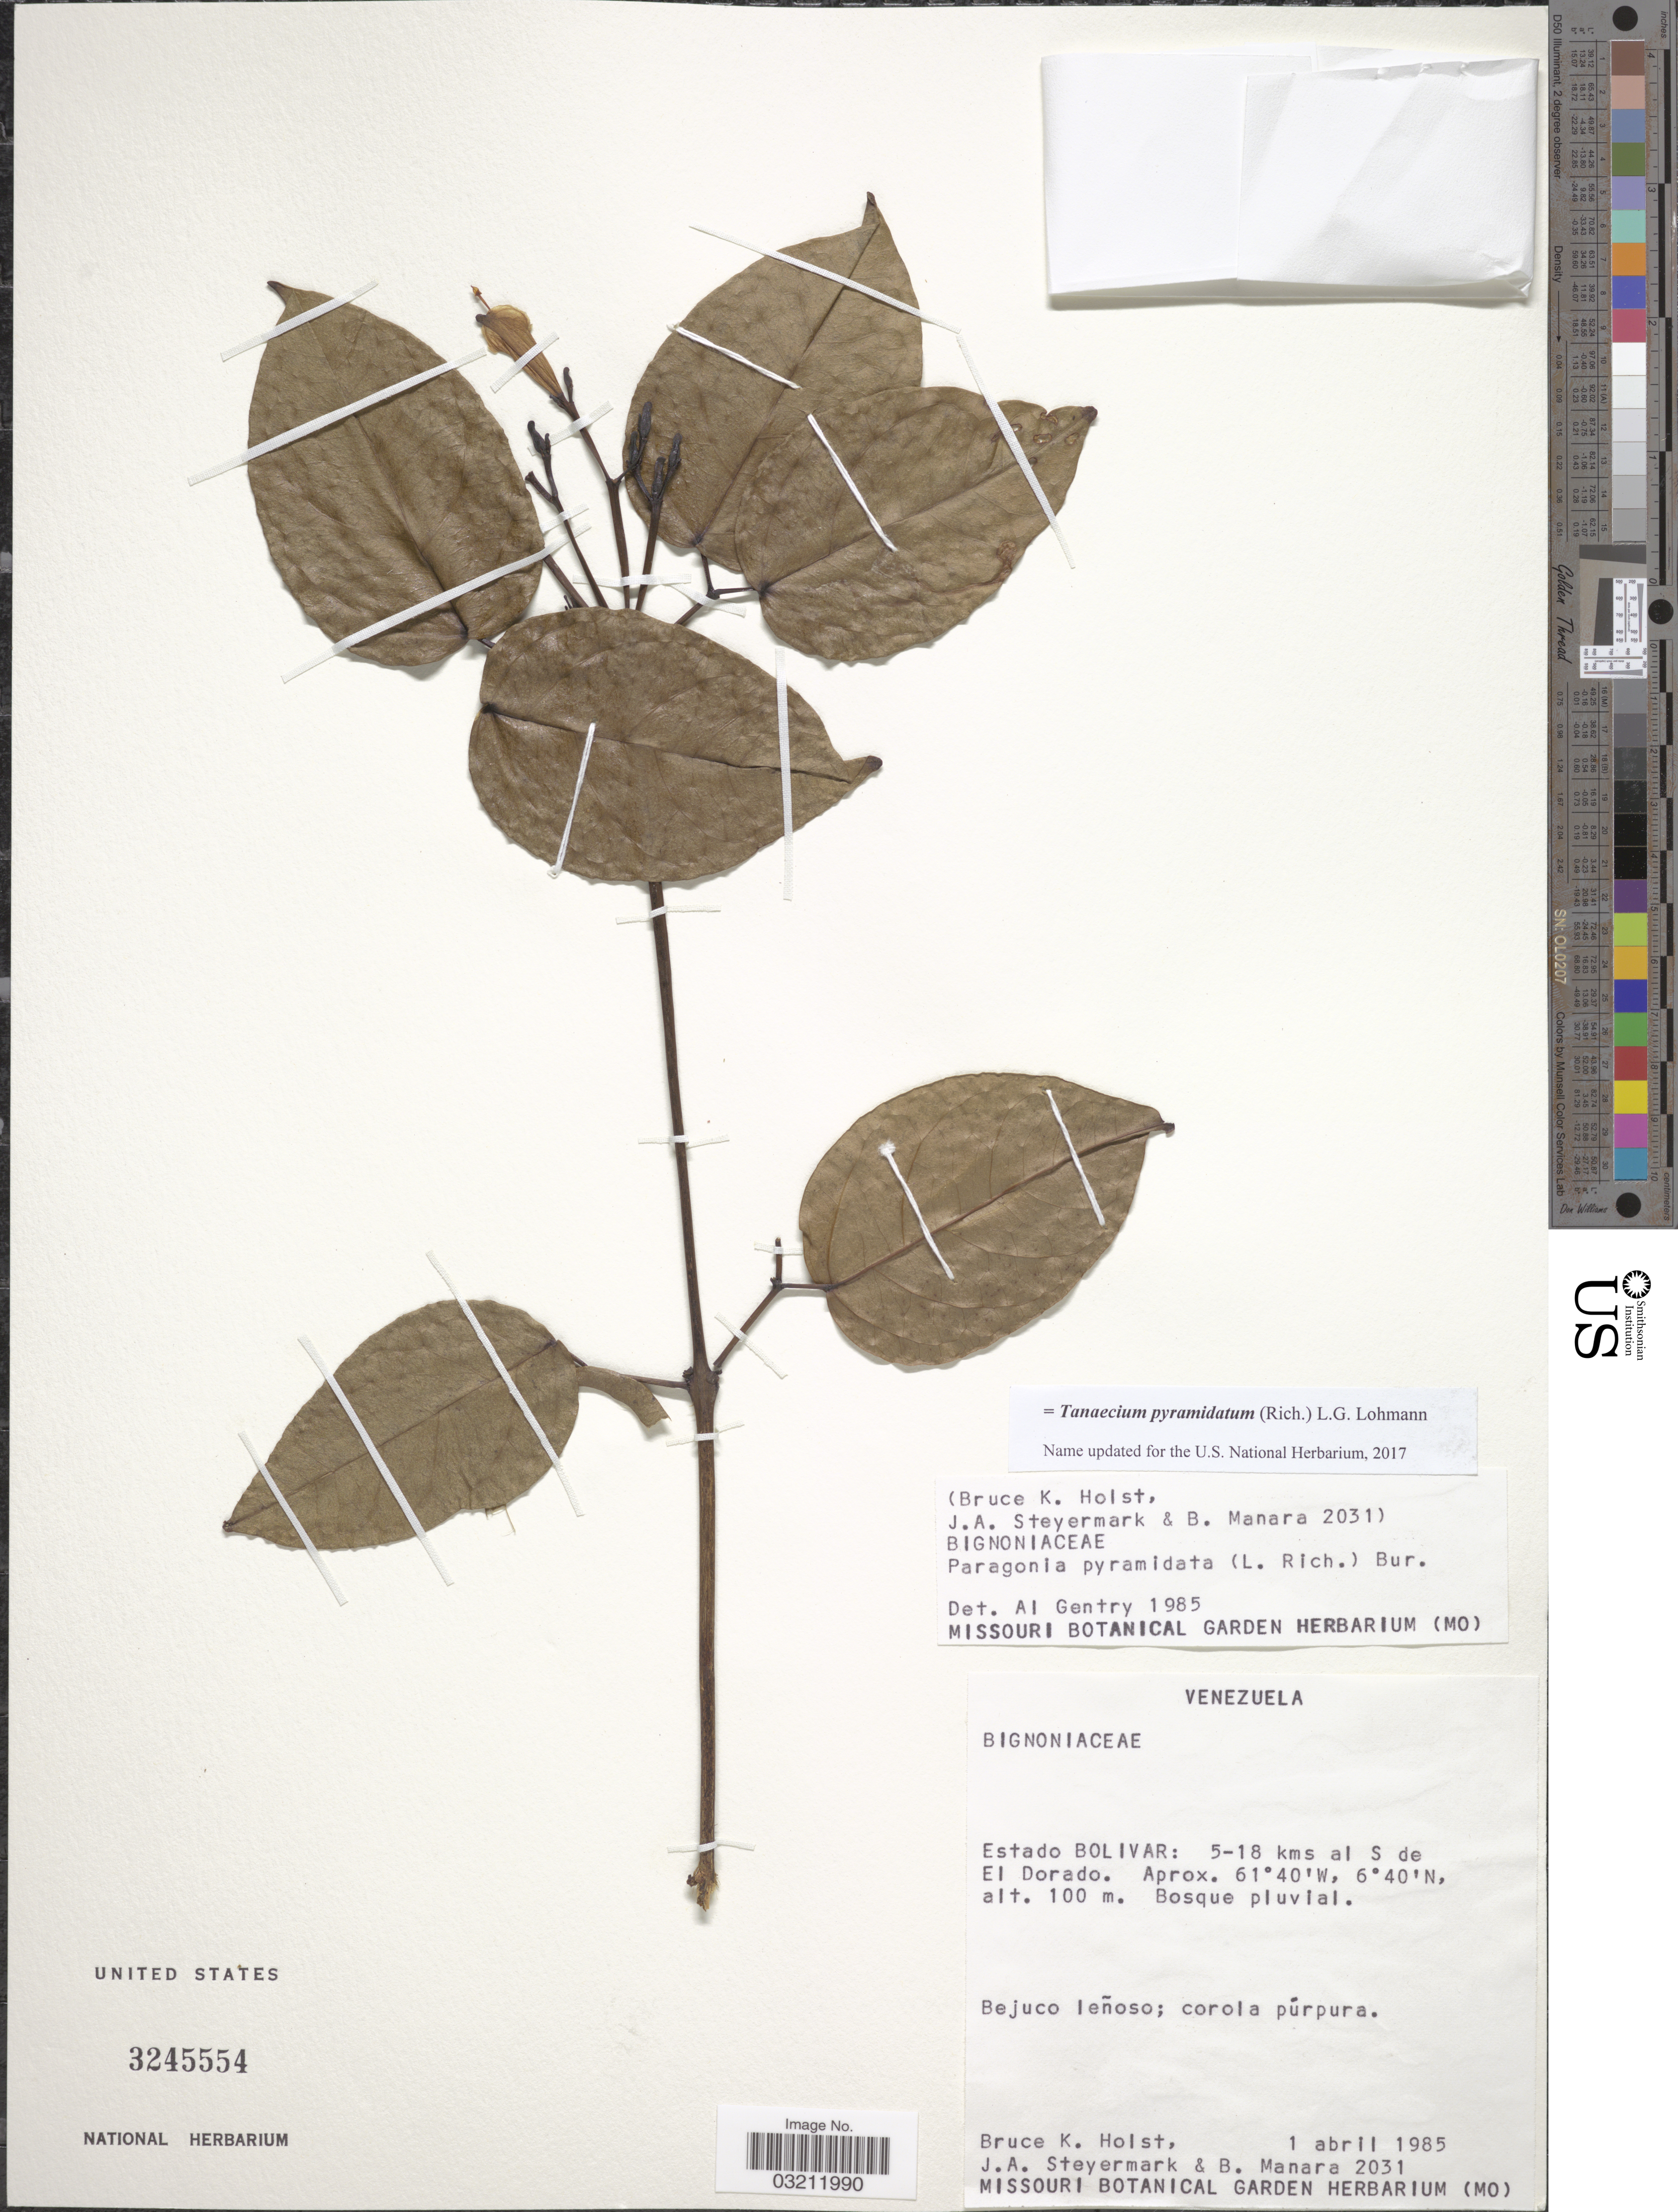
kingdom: Plantae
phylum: Tracheophyta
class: Magnoliopsida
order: Lamiales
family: Bignoniaceae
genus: Tanaecium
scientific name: Tanaecium pyramidatum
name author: (Rich.) L.G. Lohmann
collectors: B. Holst, J. Steyermark & B. Manara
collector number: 2031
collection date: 1985-04-01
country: Venezuela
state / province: Bolivar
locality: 5-18 kms al S de El Dorado.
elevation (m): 100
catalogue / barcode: US 3245554